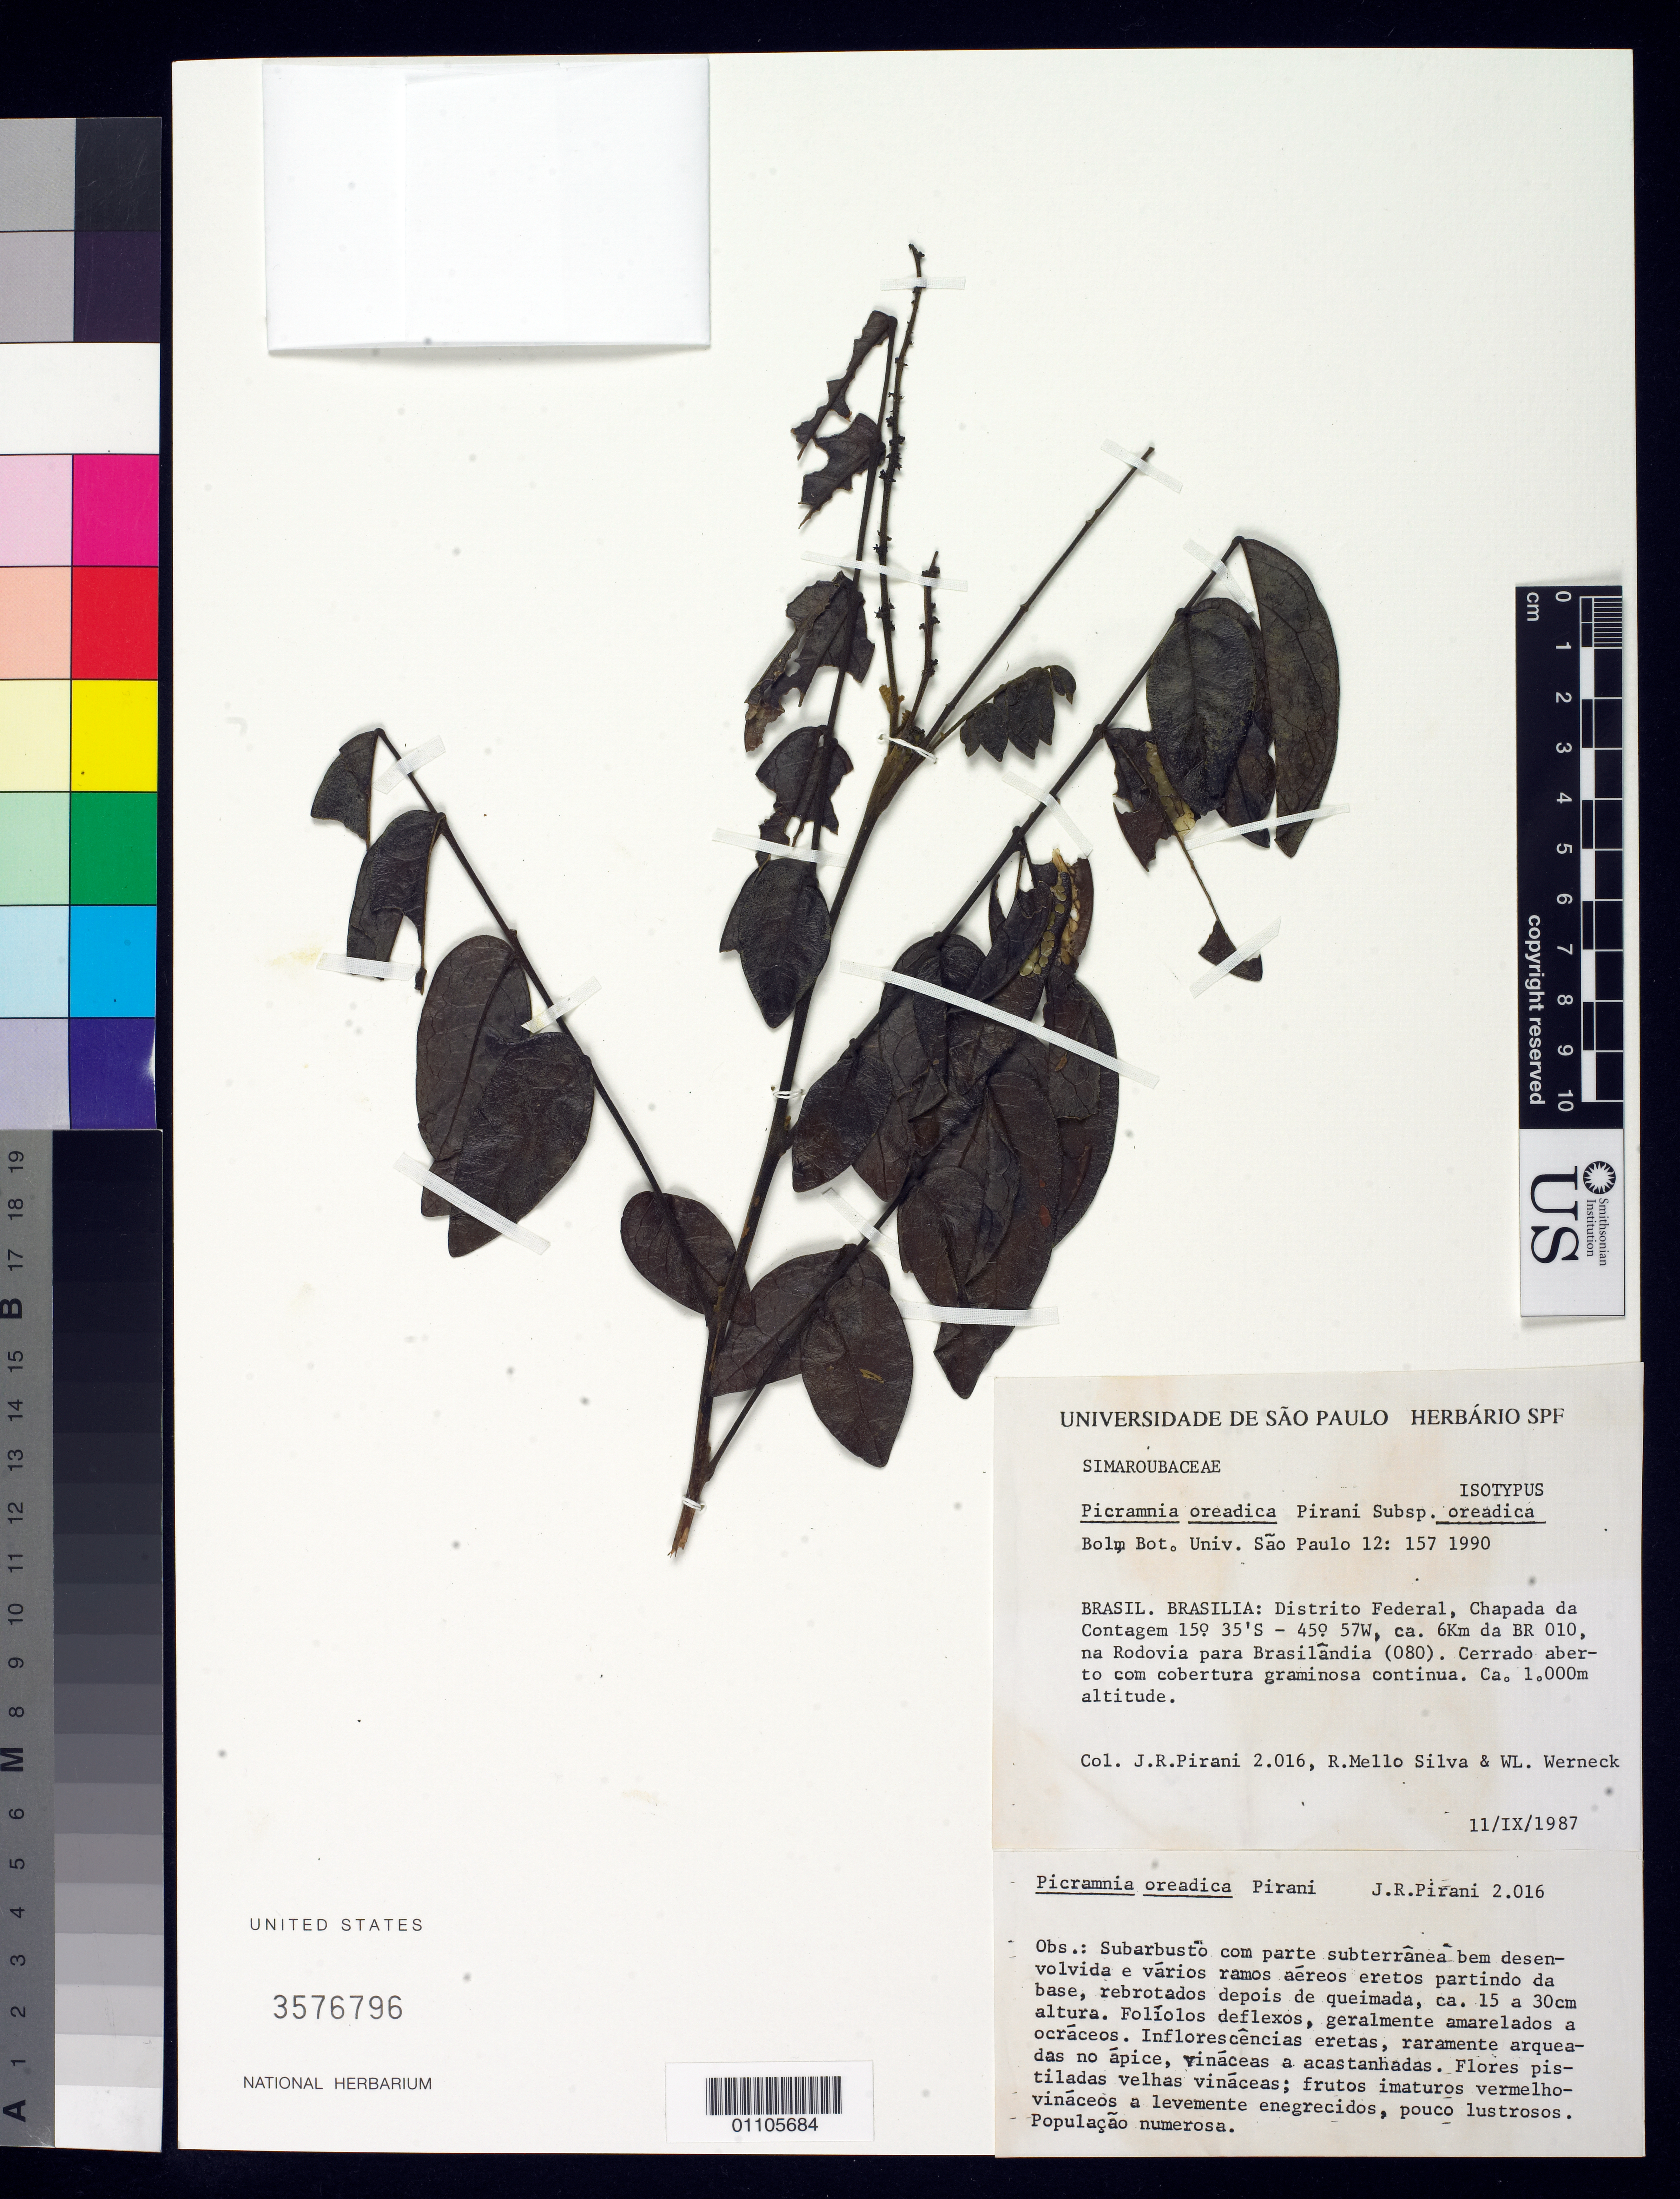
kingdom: Plantae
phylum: Tracheophyta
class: Magnoliopsida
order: Picramniales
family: Picramniaceae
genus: Picramnia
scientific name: Picramnia oreadica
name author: Pirani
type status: Isotype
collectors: J. R. Pirani, R. Mello-Silva & W. Werneck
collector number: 2016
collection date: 1987-11-11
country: Brazil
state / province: Distrito Federal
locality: Brasilia: Distrito Federal, Chapada da Contagem, ca. 6 km da BR 010, na rodovia para Brasilandia (080).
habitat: Cerrado aberto com cobertura graminosa continua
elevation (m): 1000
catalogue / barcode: US 3576796